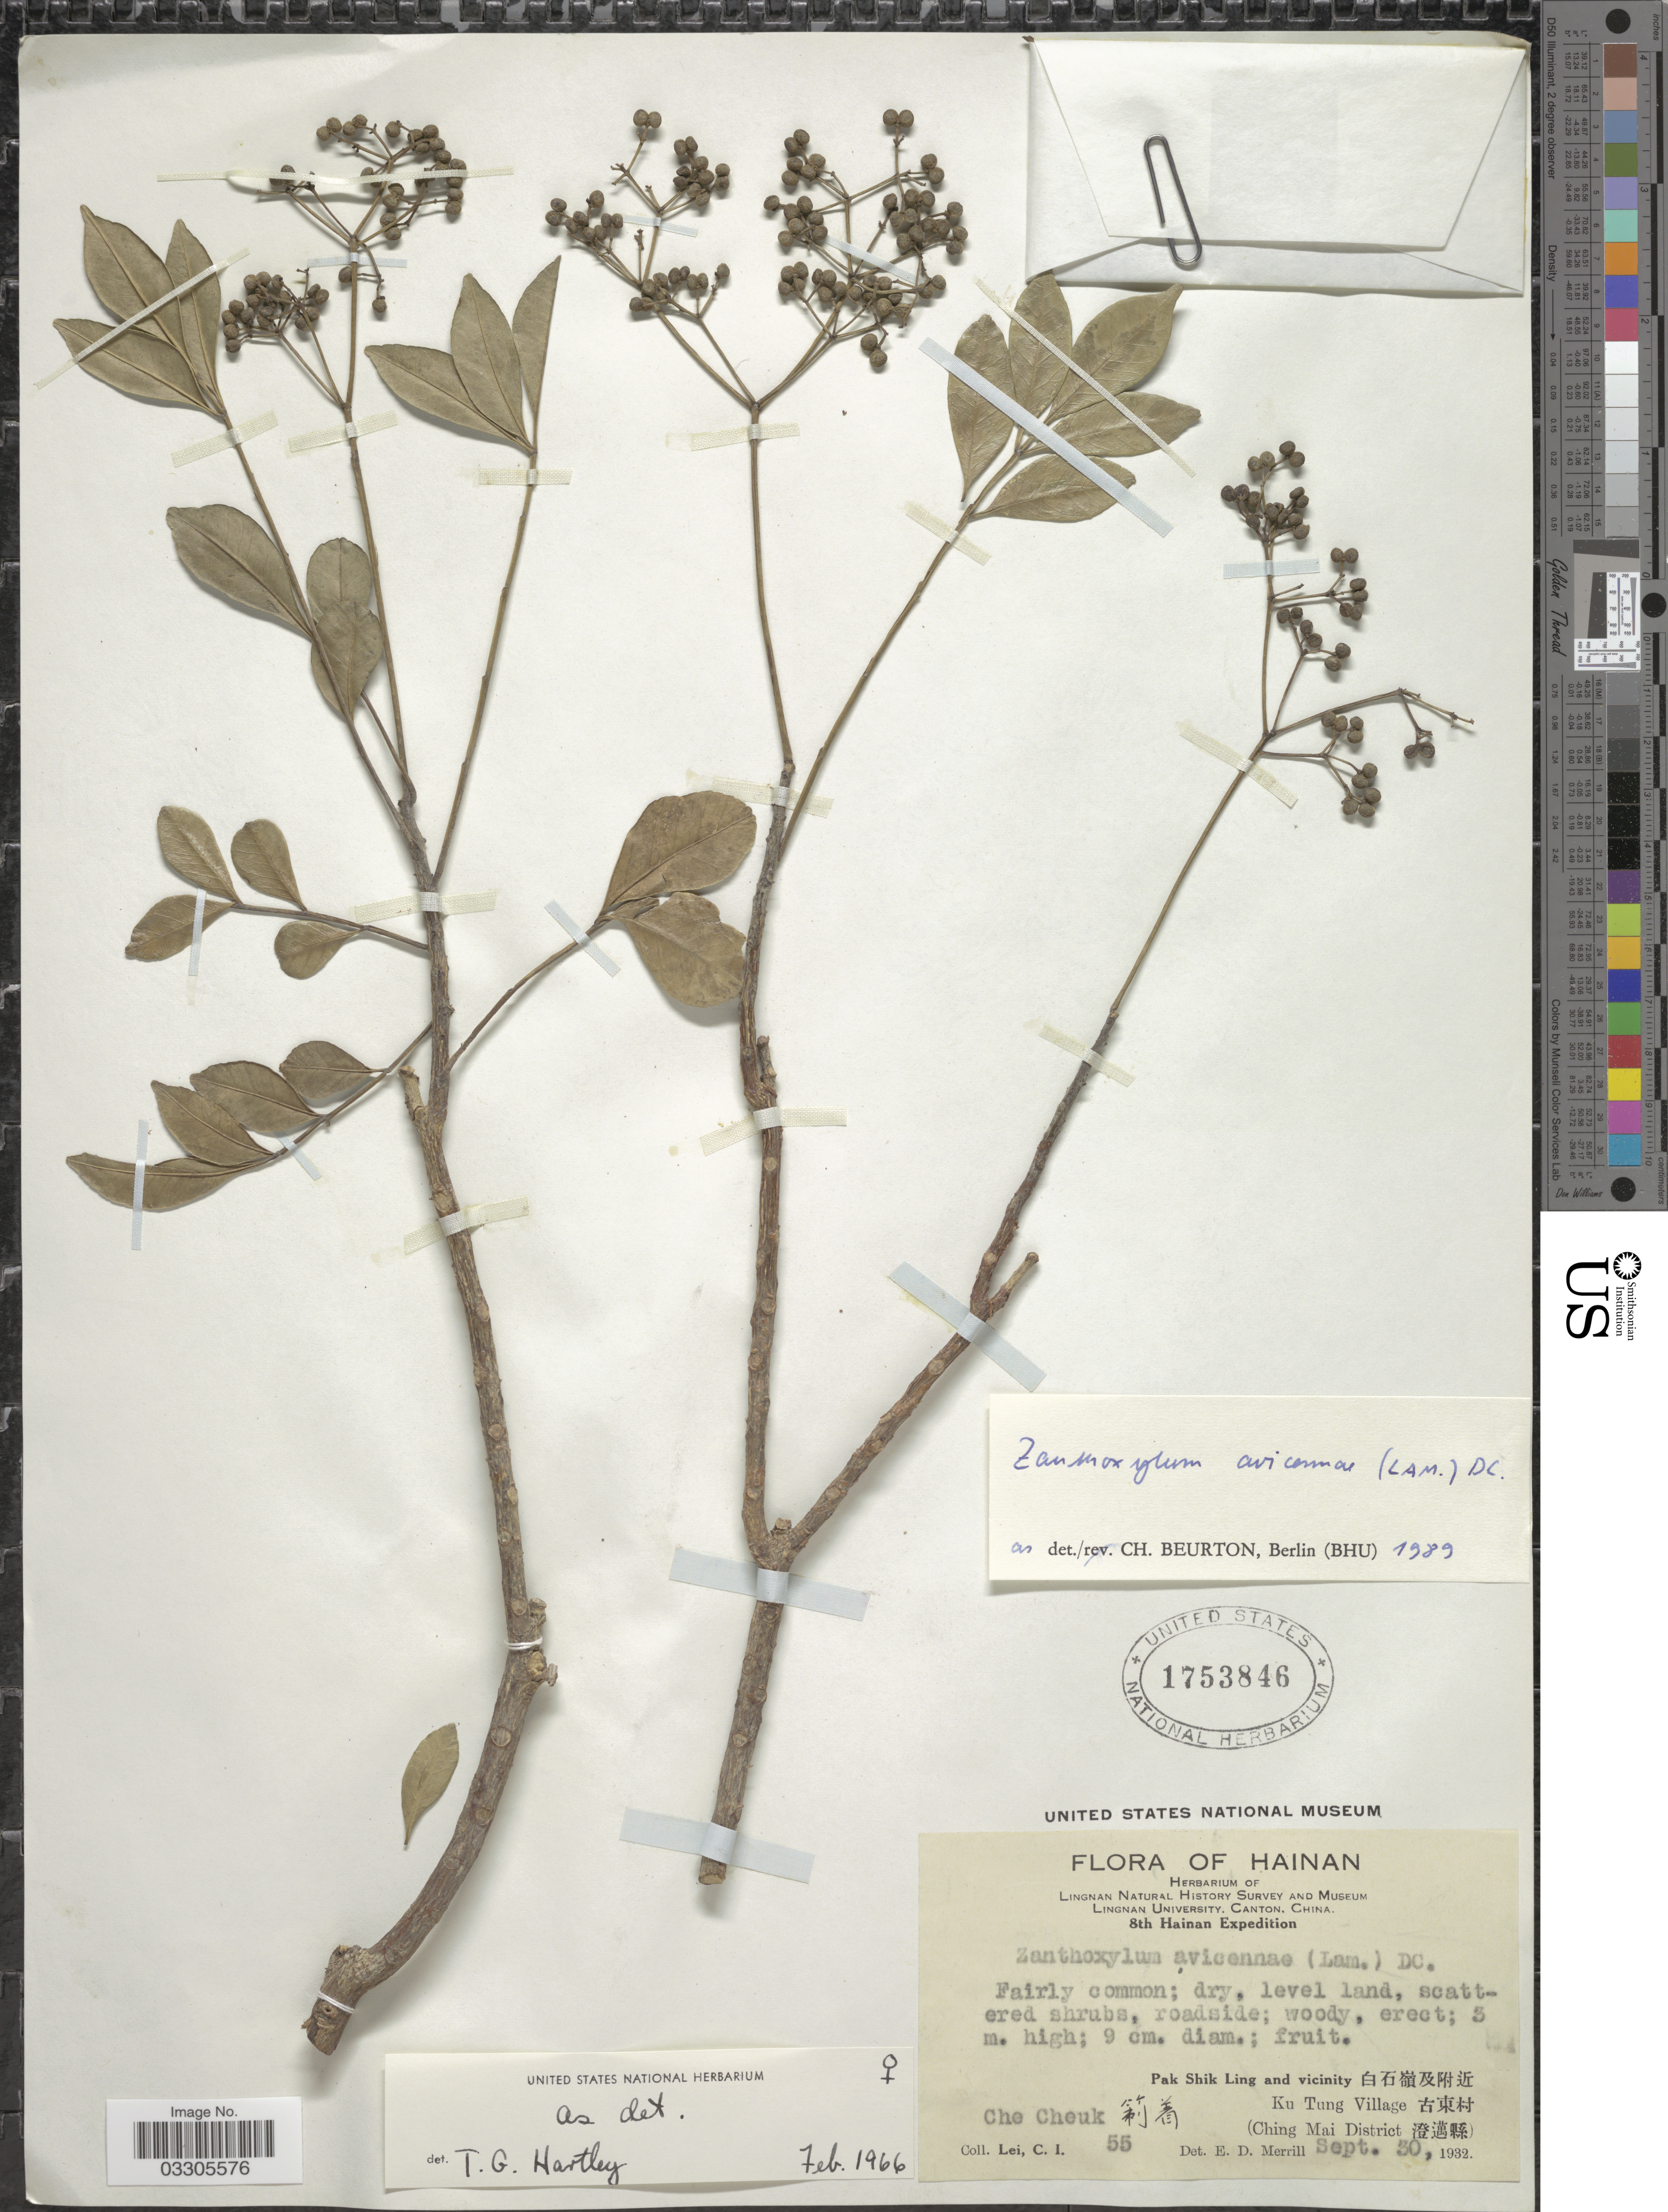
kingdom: Plantae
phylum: Tracheophyta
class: Magnoliopsida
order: Sapindales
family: Rutaceae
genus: Zanthoxylum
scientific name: Zanthoxylum avicennae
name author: (Lam.) DC.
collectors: C. I. Lei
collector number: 55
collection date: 1932-09-30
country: China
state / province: Hainan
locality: Che Cheuk, Pak Shik Ling and vicinity, Ku Tung Village (Ching Mai District)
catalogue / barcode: US 1753846